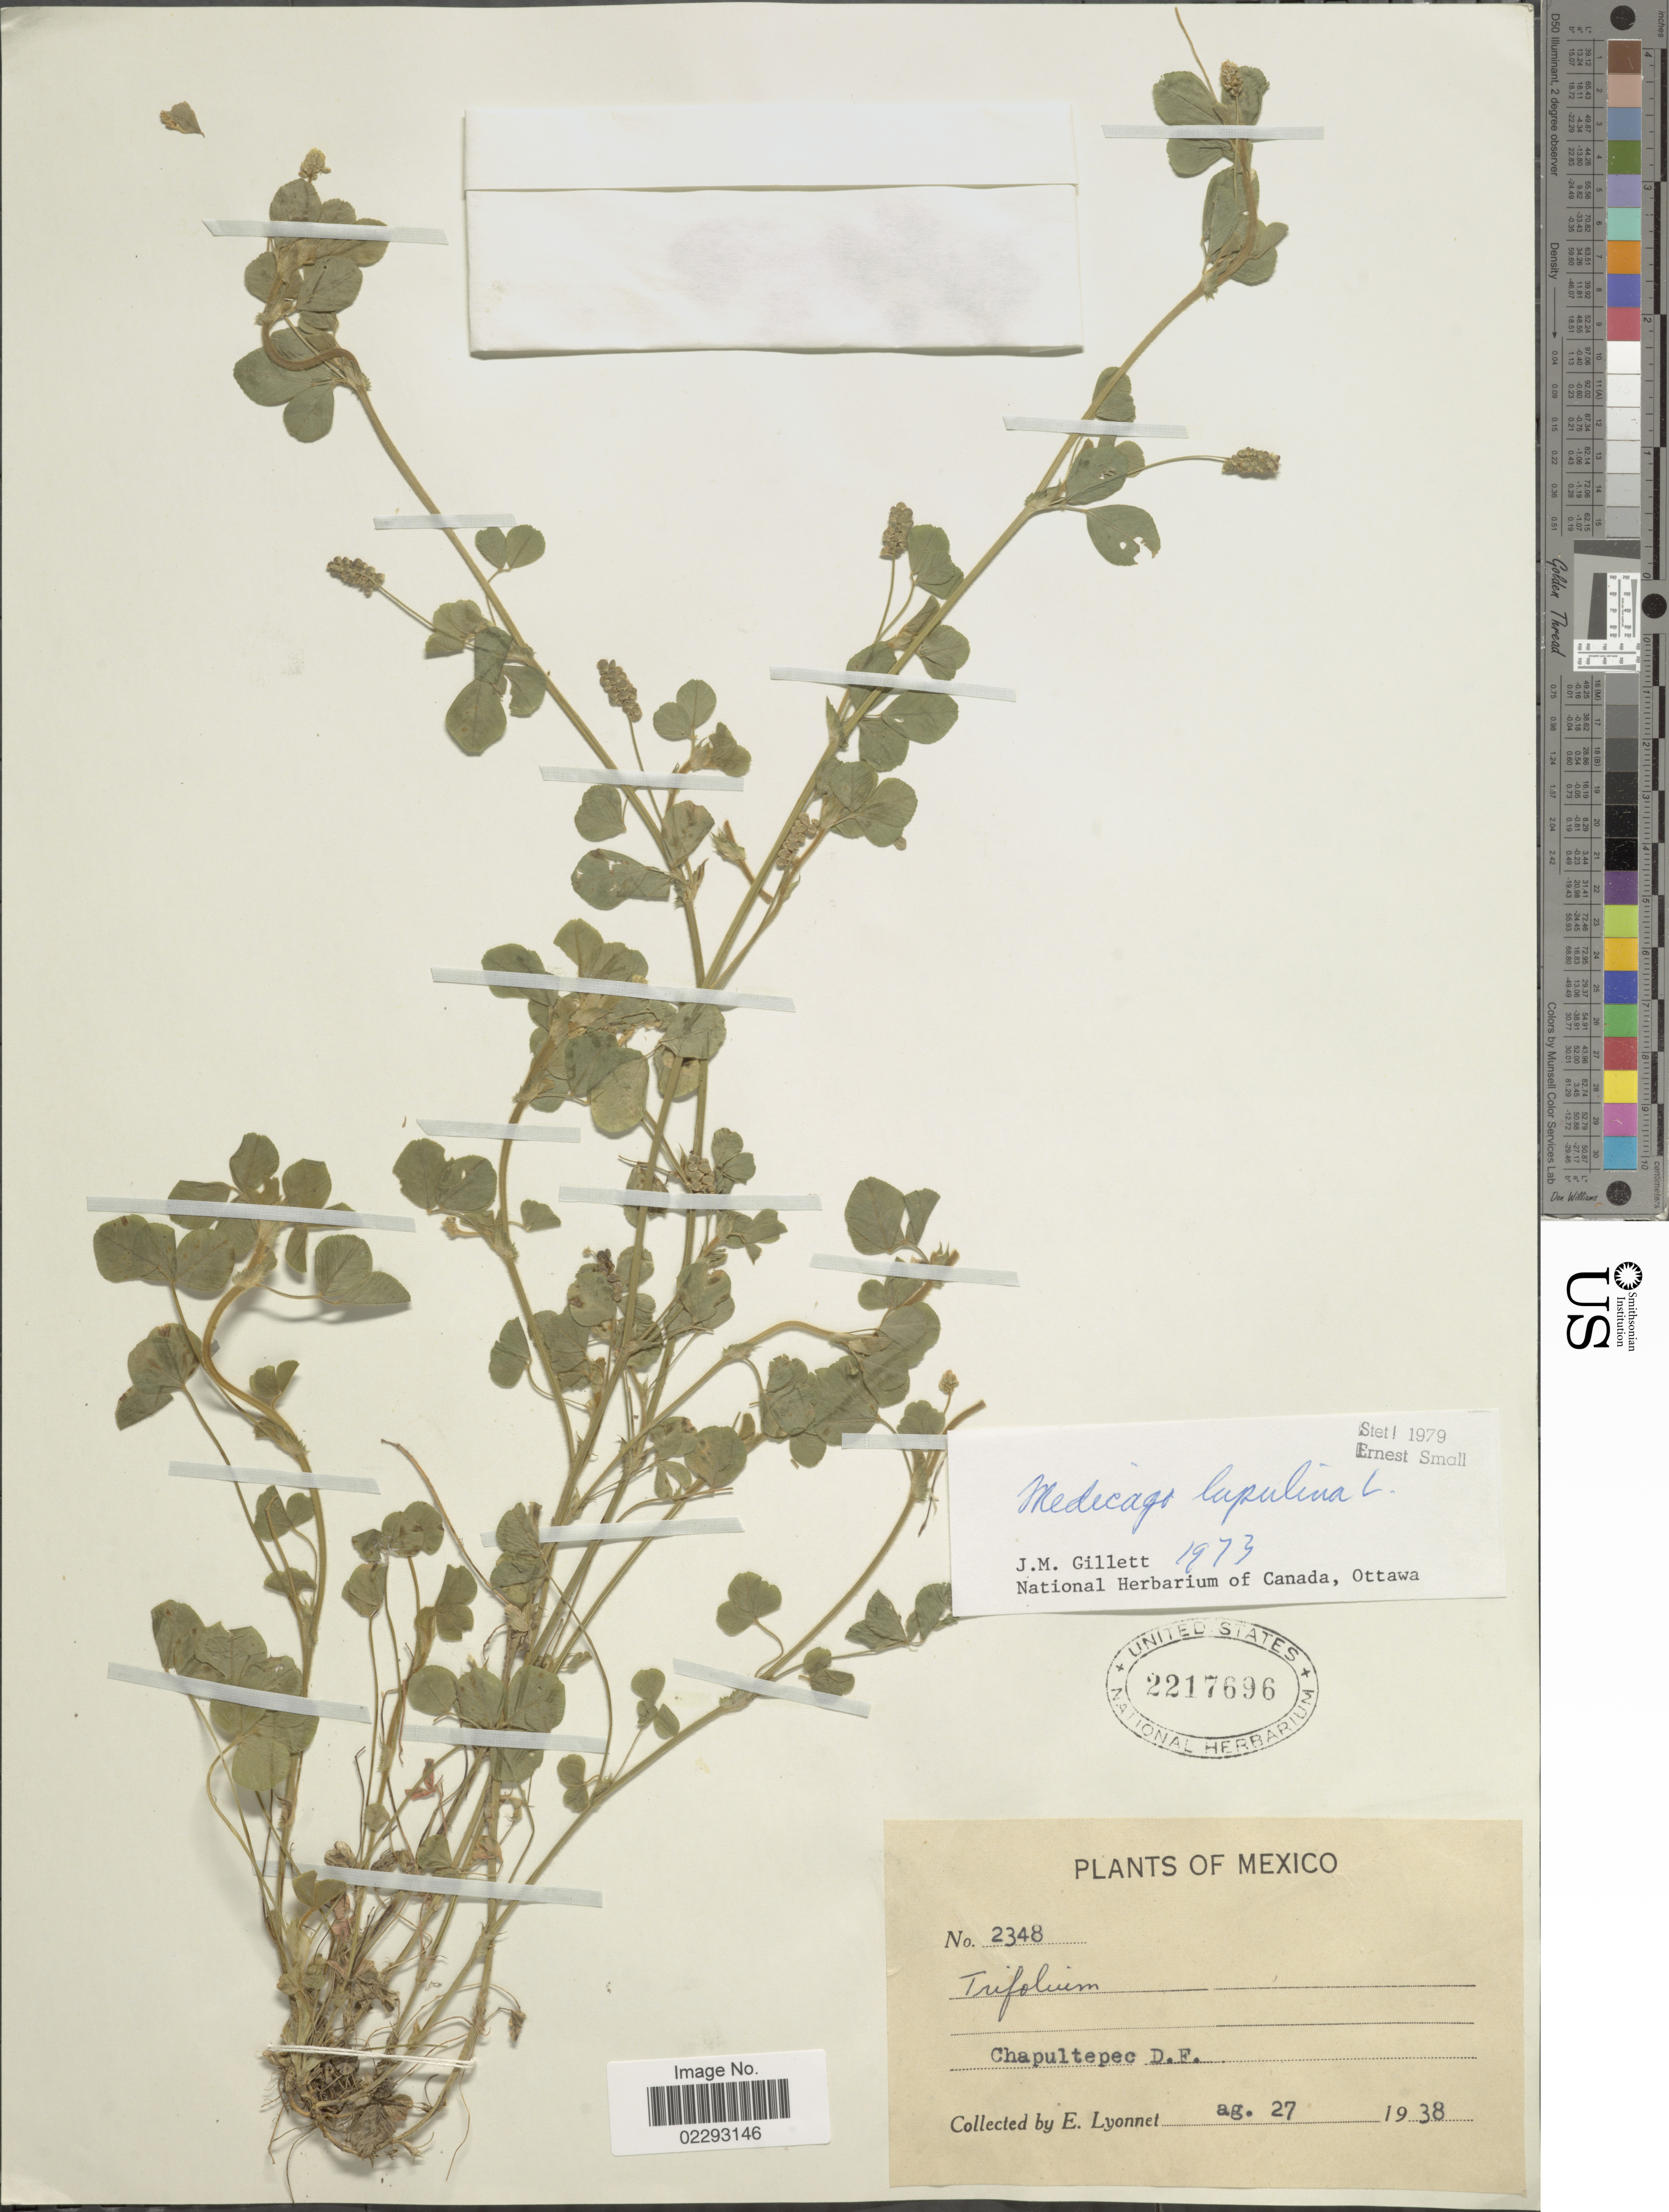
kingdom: Plantae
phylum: Tracheophyta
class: Magnoliopsida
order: Fabales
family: Fabaceae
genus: Medicago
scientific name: Medicago lupulina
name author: L.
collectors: E. Lyonnet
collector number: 2348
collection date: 1938-08-27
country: Mexico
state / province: Distrito Federal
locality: Mexico. Chapultepec, D. F.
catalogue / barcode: US 2217696